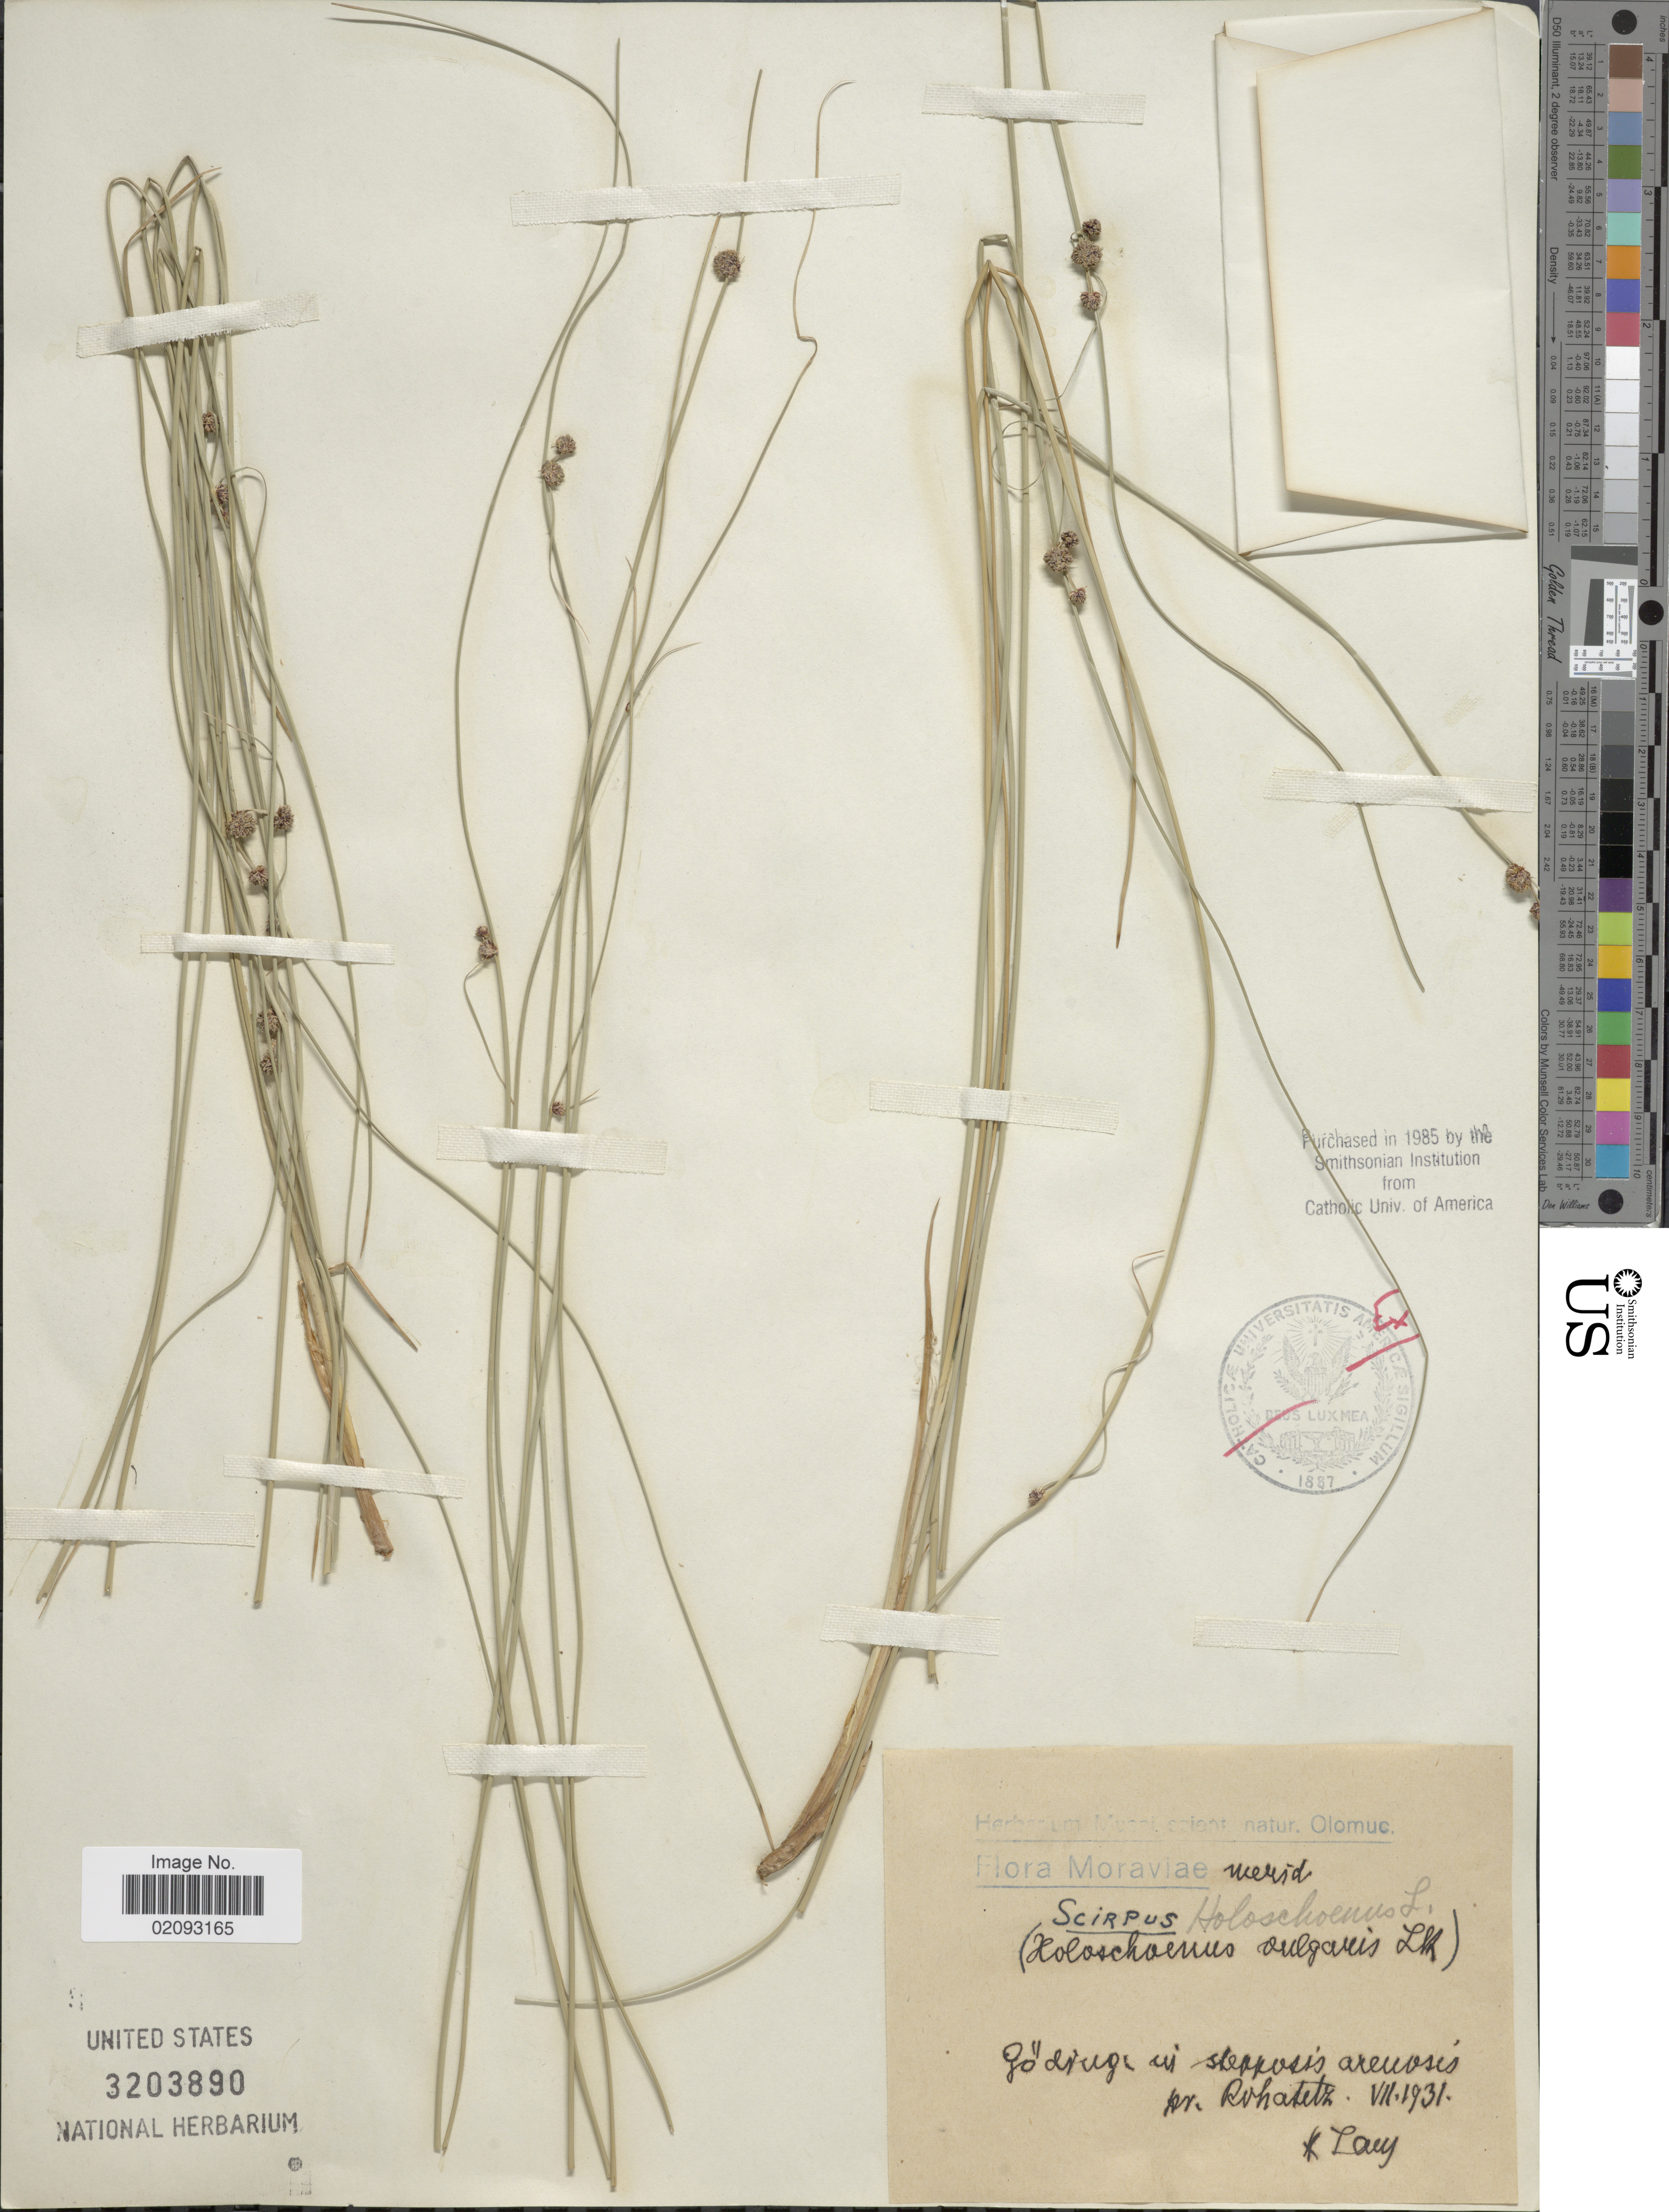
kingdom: Plantae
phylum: Tracheophyta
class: Liliopsida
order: Poales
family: Cyperaceae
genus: Scirpoides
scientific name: Scirpoides holoschoenus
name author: (L.) Soják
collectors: H. Laus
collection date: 1931-07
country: Czechia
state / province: South Moravian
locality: Near Rohatetz (Rohatec)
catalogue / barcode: US 3203890